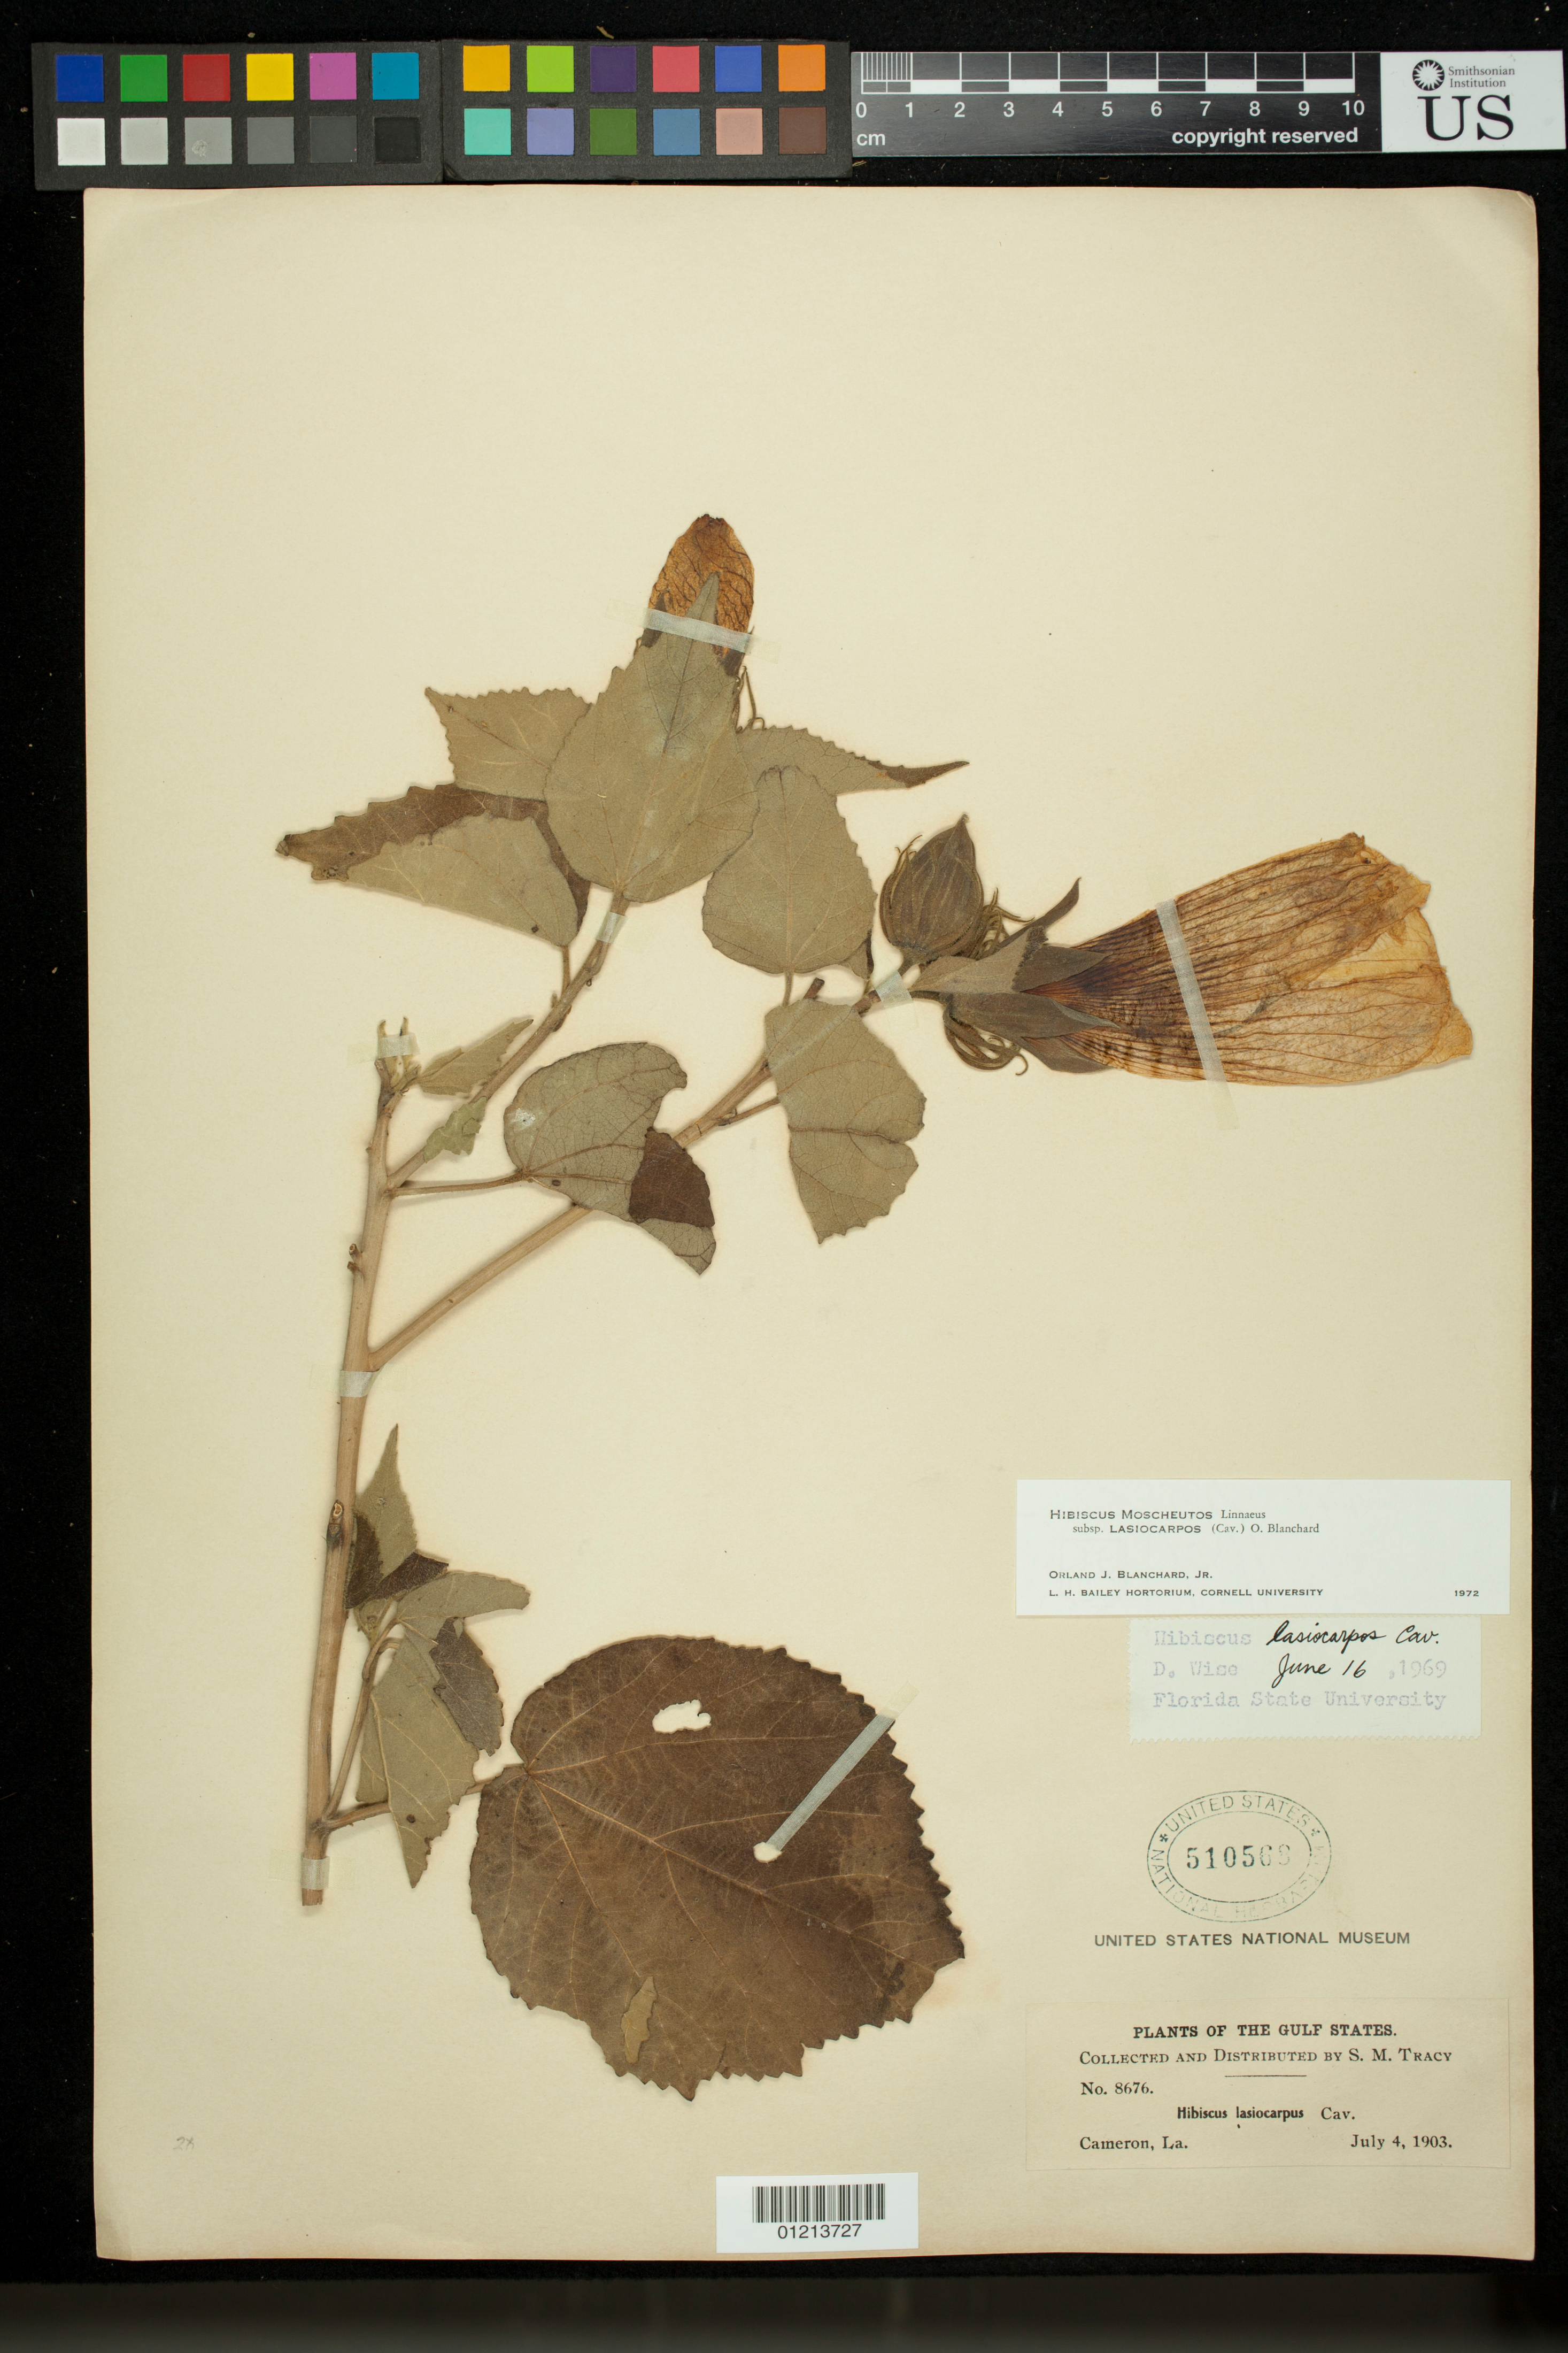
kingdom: Plantae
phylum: Tracheophyta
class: Magnoliopsida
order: Malvales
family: Malvaceae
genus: Hibiscus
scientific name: Hibiscus moscheutos subsp. lasiocarpos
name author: (Cav.) O.J. Blanch.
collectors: S. M. Tracy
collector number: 8676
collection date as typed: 07 Apr 1903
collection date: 1903-04-07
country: United States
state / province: Louisiana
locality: Cameron, La.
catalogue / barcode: US 510568